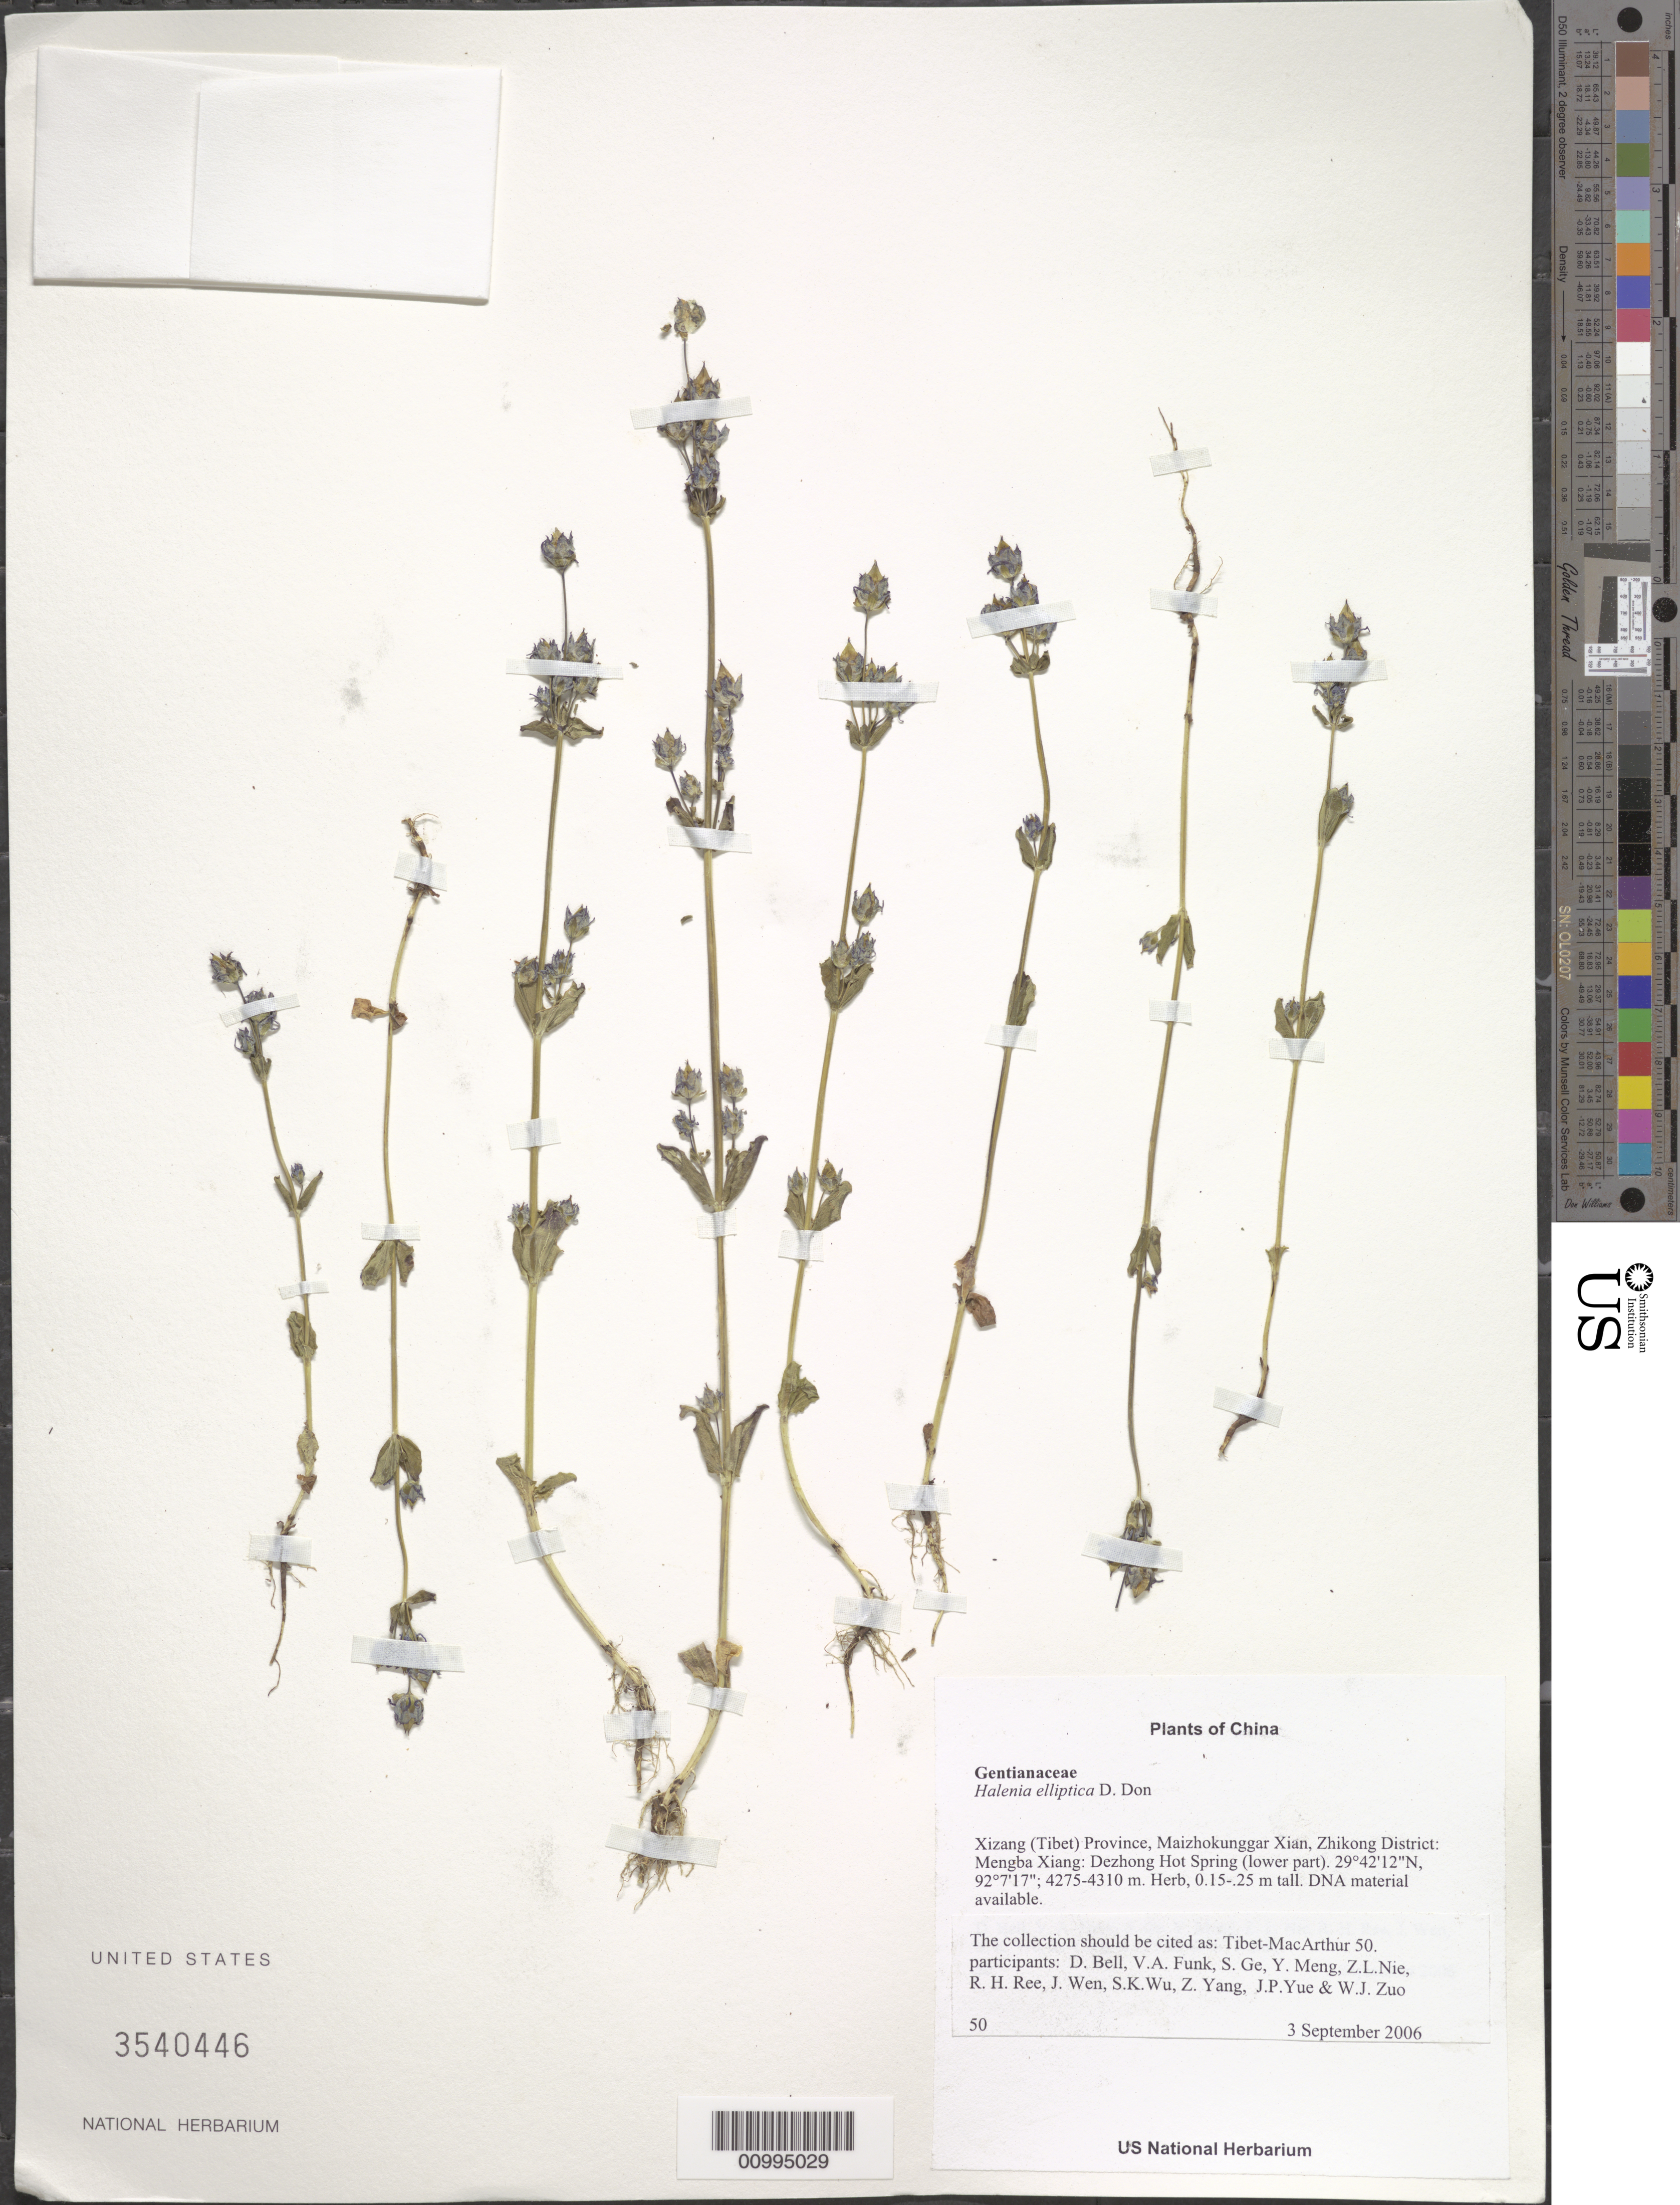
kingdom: Plantae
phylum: Tracheophyta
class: Magnoliopsida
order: Gentianales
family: Gentianaceae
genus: Halenia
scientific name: Halenia elliptica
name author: D. Don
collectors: Tibet-MacArthur, D. A. Bell, V. Funk, S. Ge, Y. Meng, Z. Nie, R. Ree, J. Wen, S. K. Wu, Z. Yang, J. Yue & W. Zuo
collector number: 50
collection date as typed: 03 Sep 2006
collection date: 2006-09-03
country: China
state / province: Xizang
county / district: Maizhokunggar Xian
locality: Zhikong District: Mengba Xiang:Dezhong Hot Spring (lower part).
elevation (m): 4275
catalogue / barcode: US 3540446